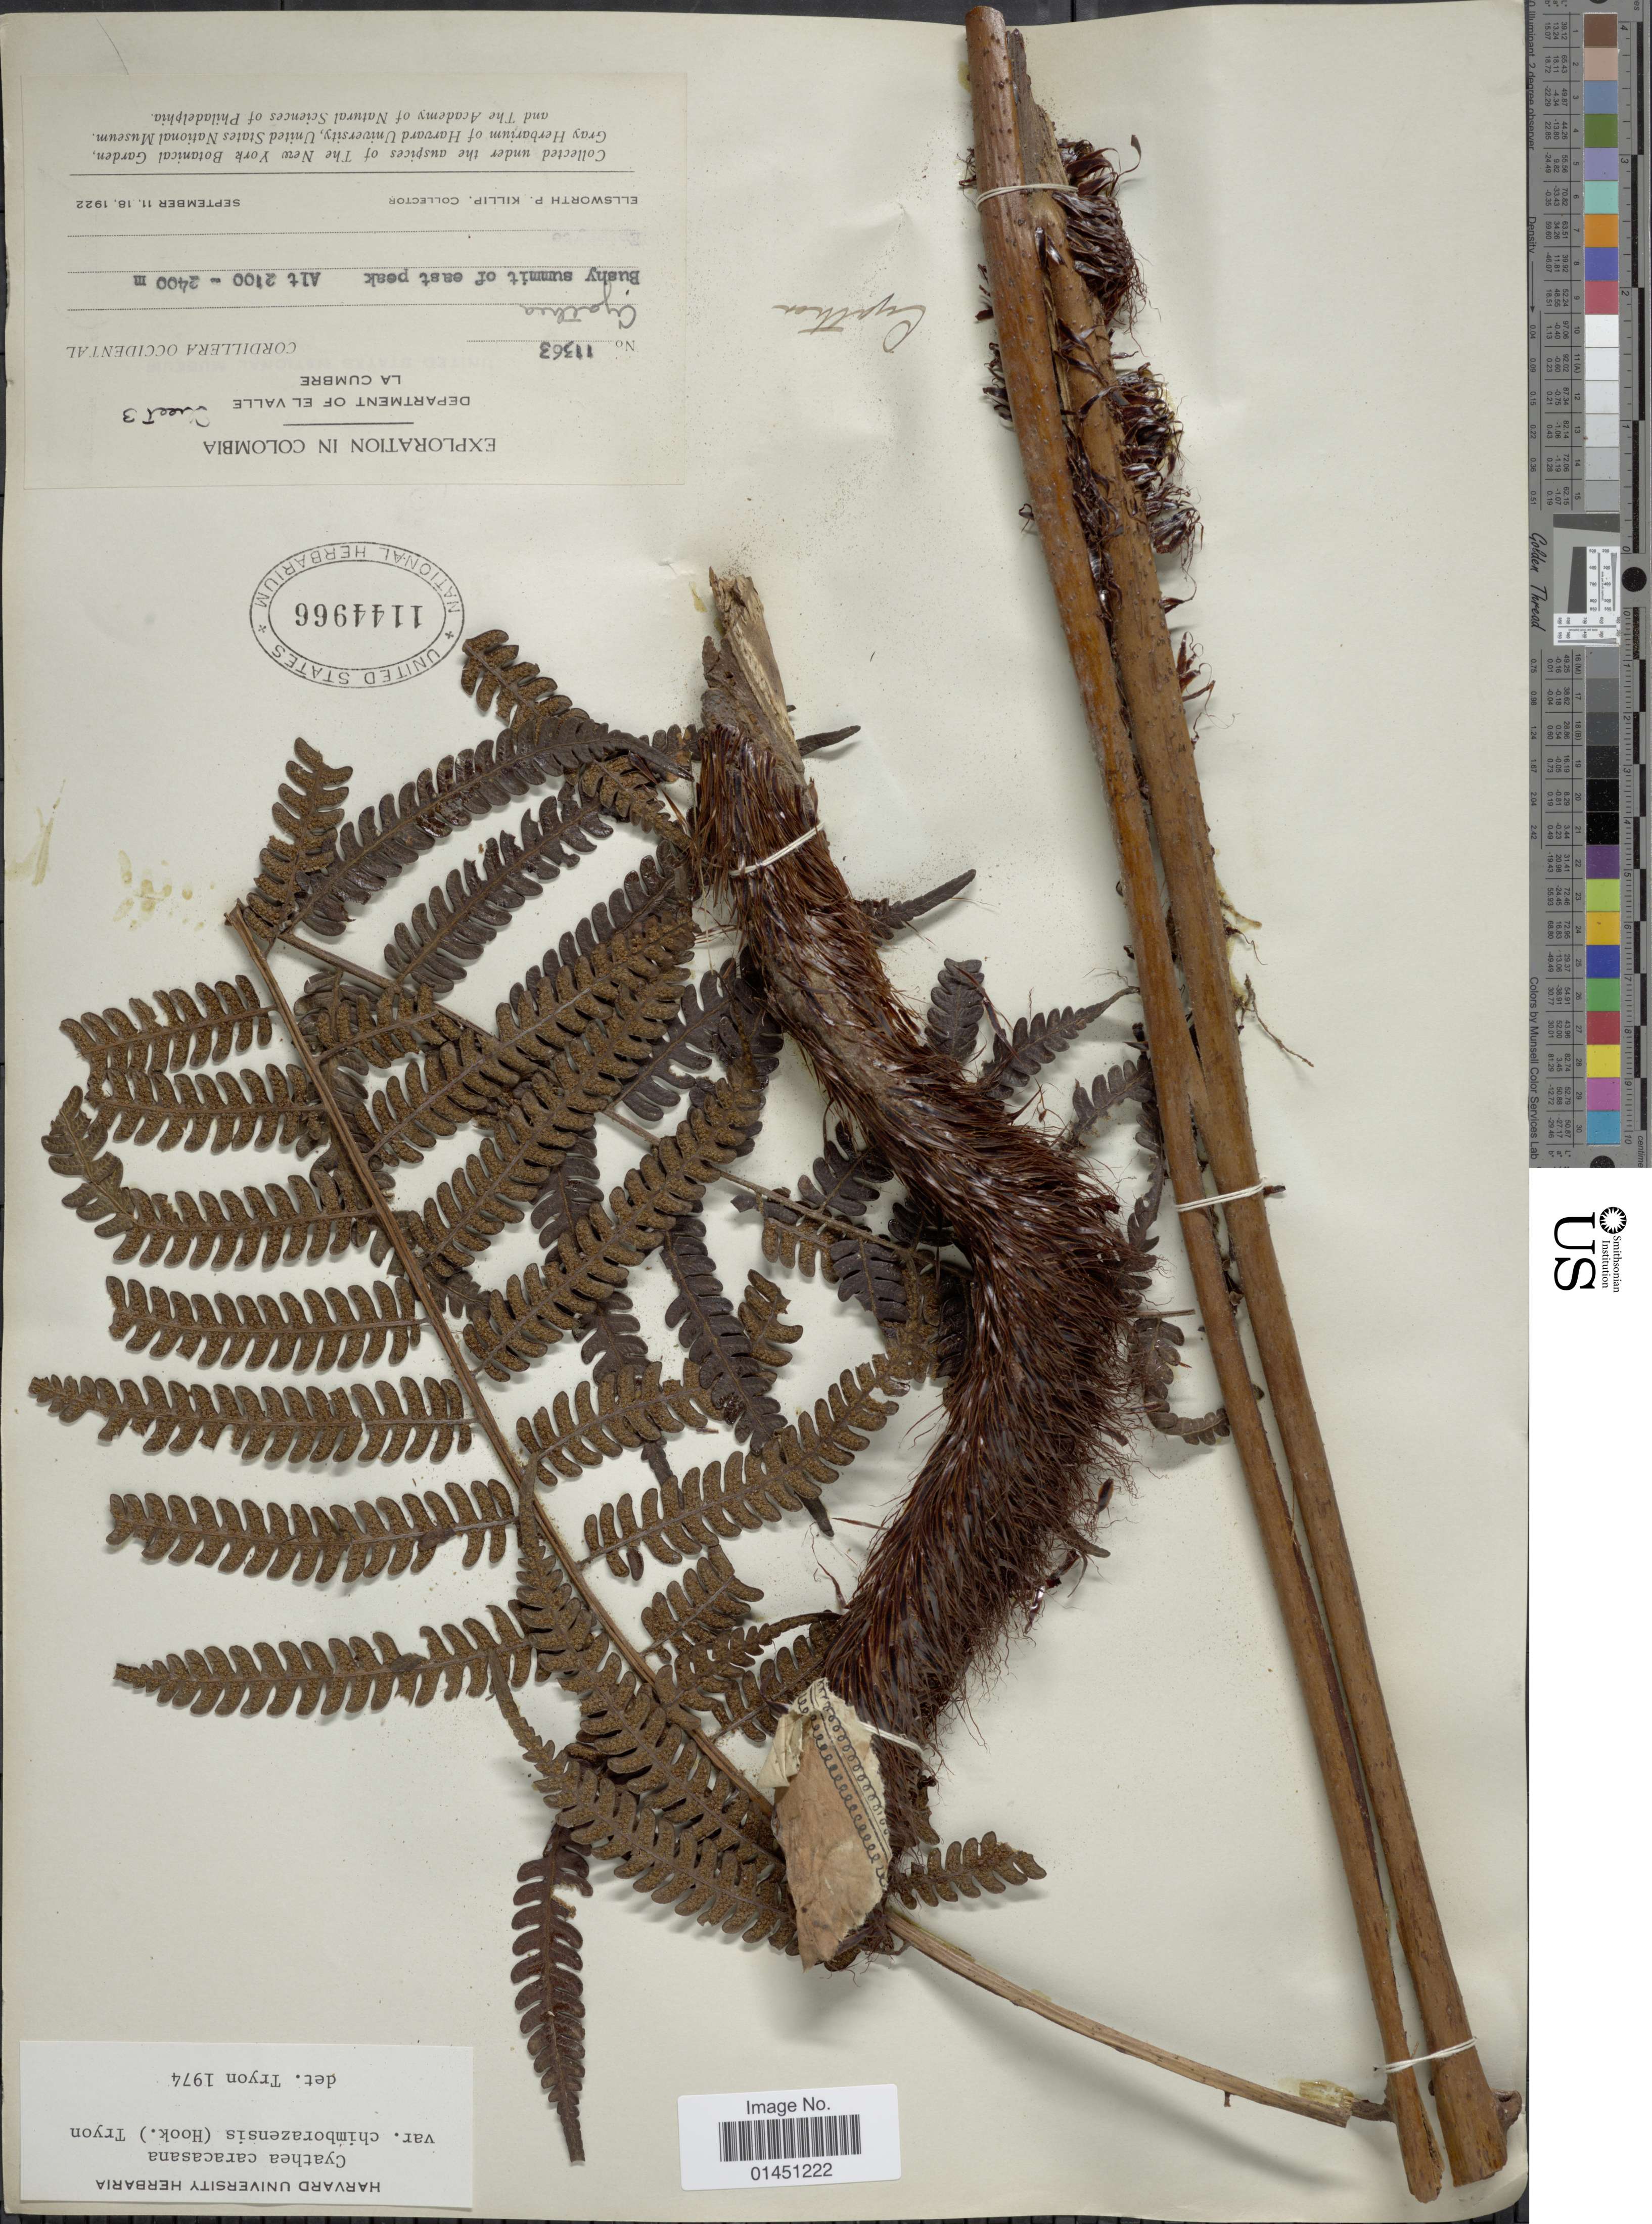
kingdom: Plantae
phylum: Tracheophyta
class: Polypodiopsida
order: Cyatheales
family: Cyatheaceae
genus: Cyathea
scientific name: Cyathea caracasana var. chimborazensis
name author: (Hook.) R.M. Tryon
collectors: E. P. Killip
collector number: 11363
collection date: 1922-09-11/1922-09-18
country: Colombia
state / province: Valle del Cauca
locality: Department of Valle, La Cumbre, Cordillera Occidental,Bushy summit of east peak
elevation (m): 2100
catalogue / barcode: US 1144966